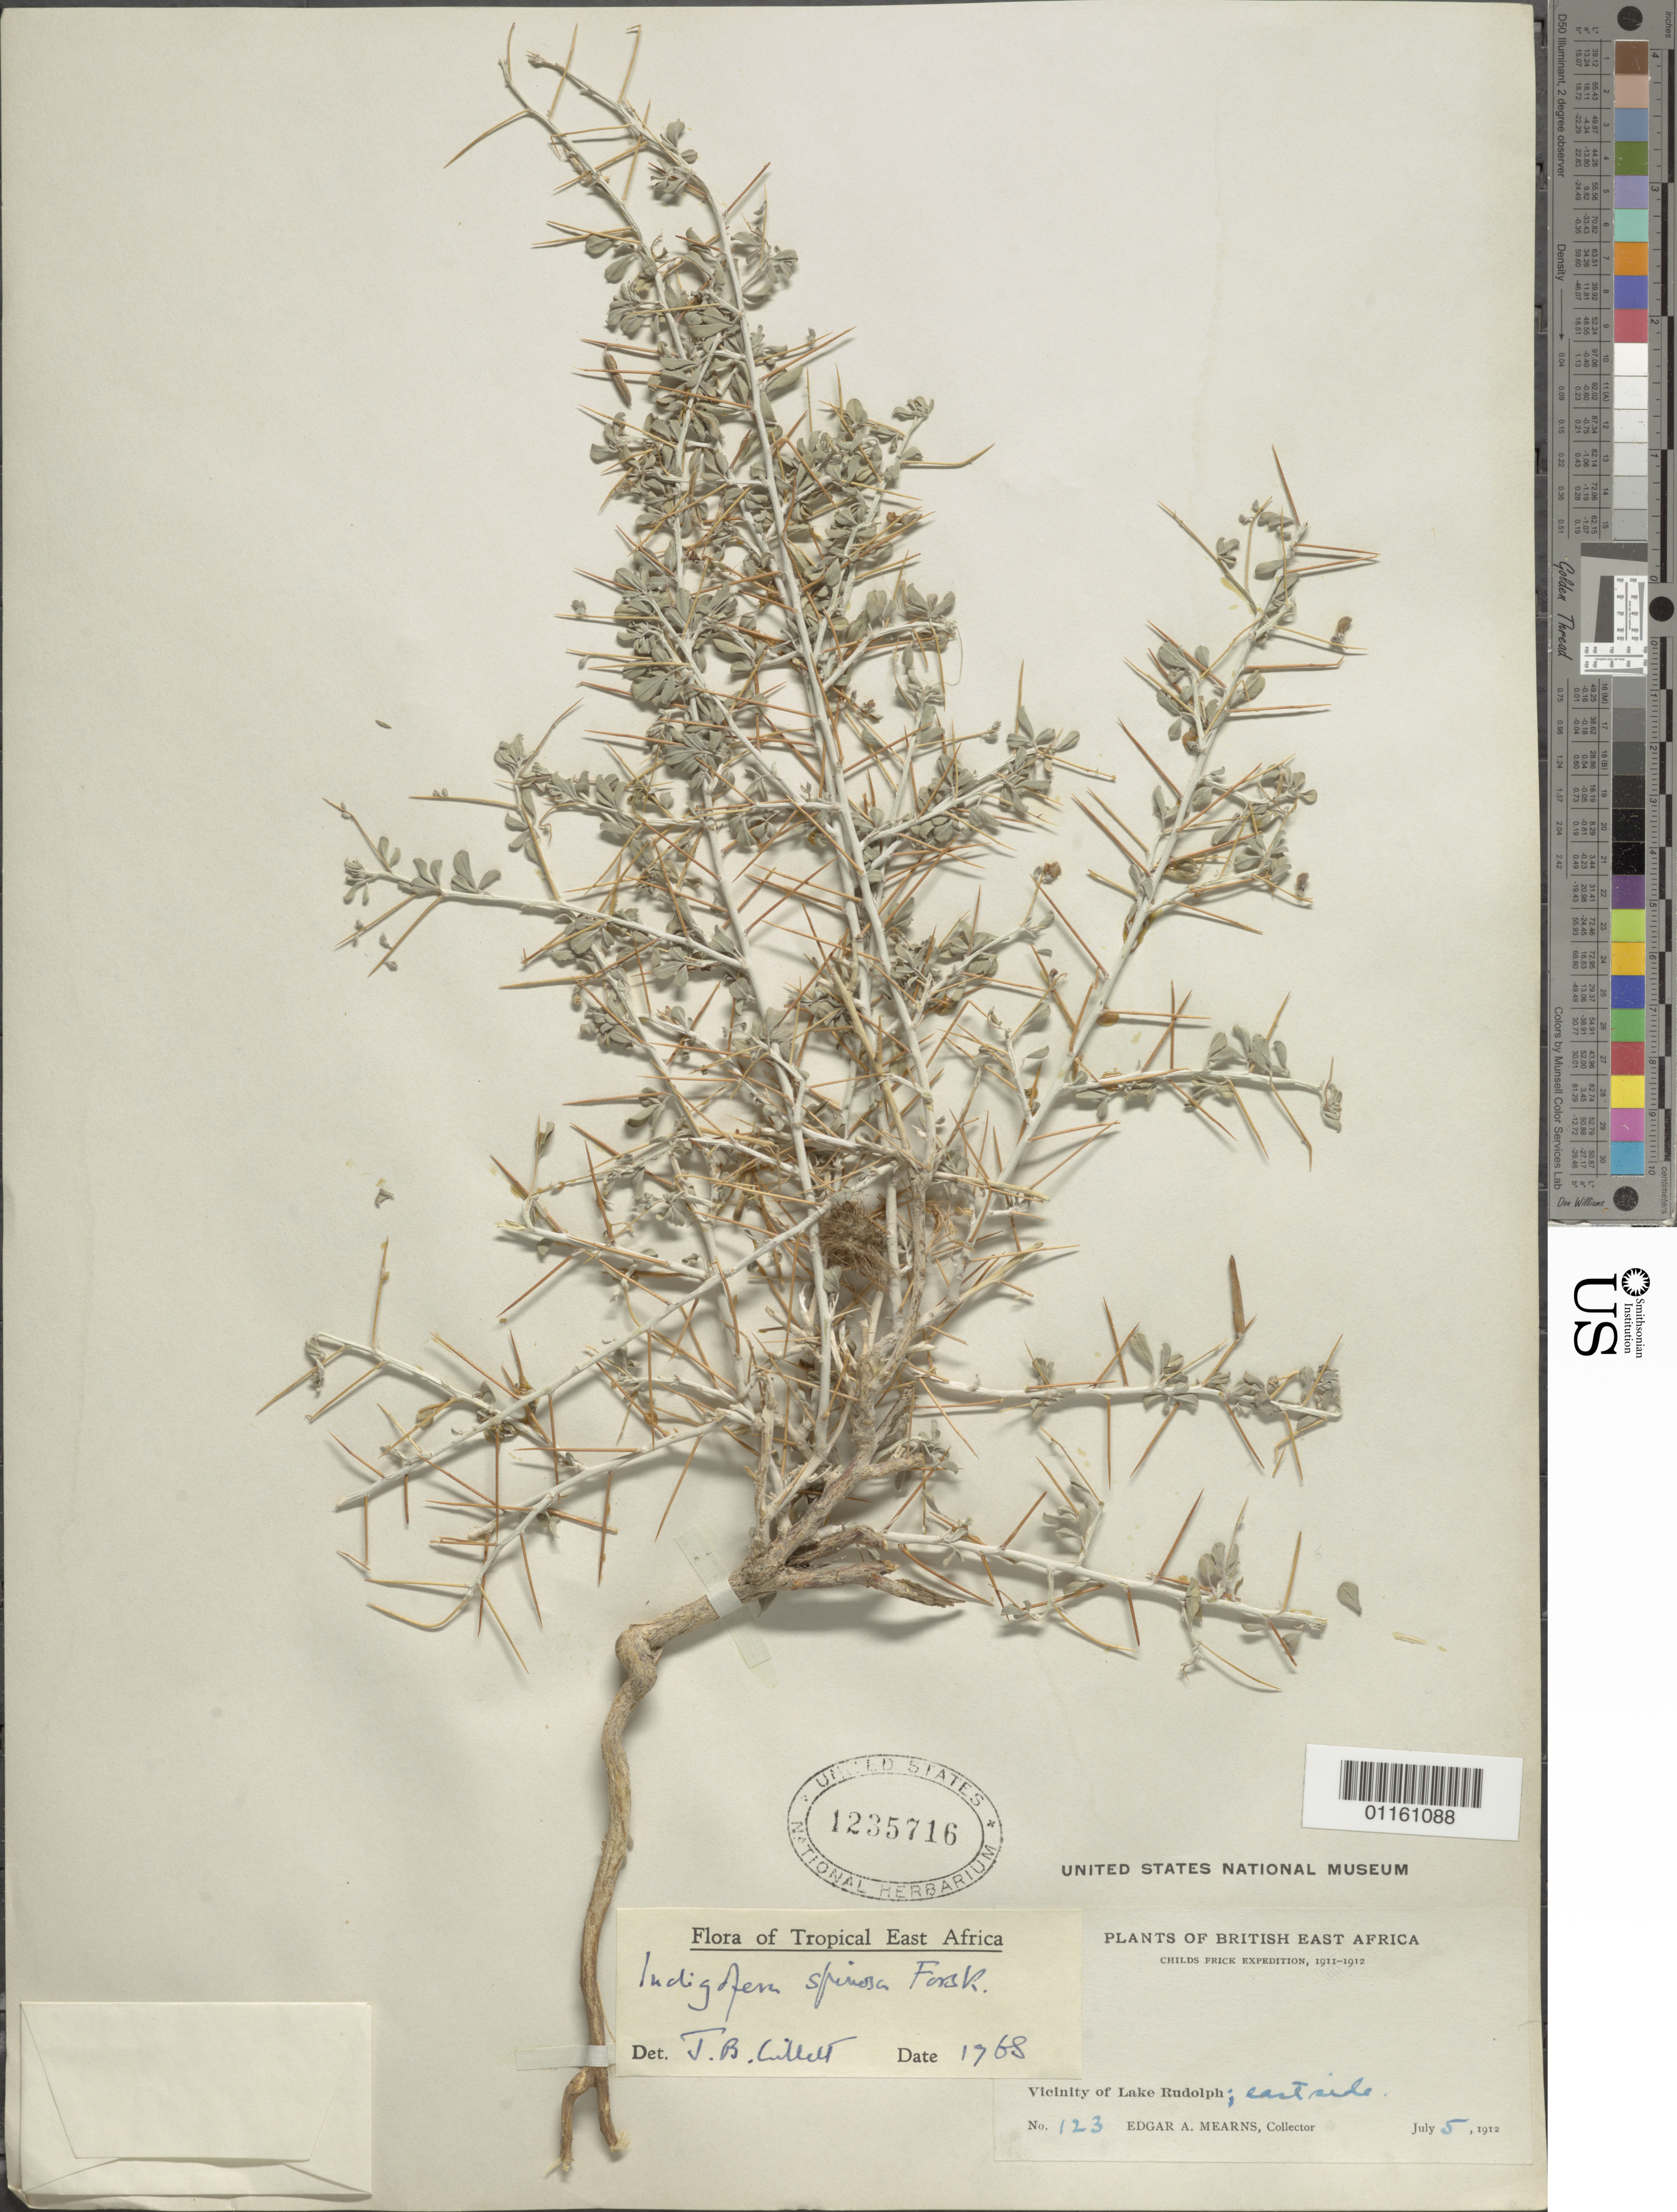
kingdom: Plantae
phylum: Tracheophyta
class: Magnoliopsida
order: Fabales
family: Fabaceae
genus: Indigofera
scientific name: Indigofera spinosa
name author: Forssk.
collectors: E. A. Mearns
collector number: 123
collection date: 1912-07-05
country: Kenya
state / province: Marsabit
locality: Vicinity of Lake Rudolph, east side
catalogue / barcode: US 1235716